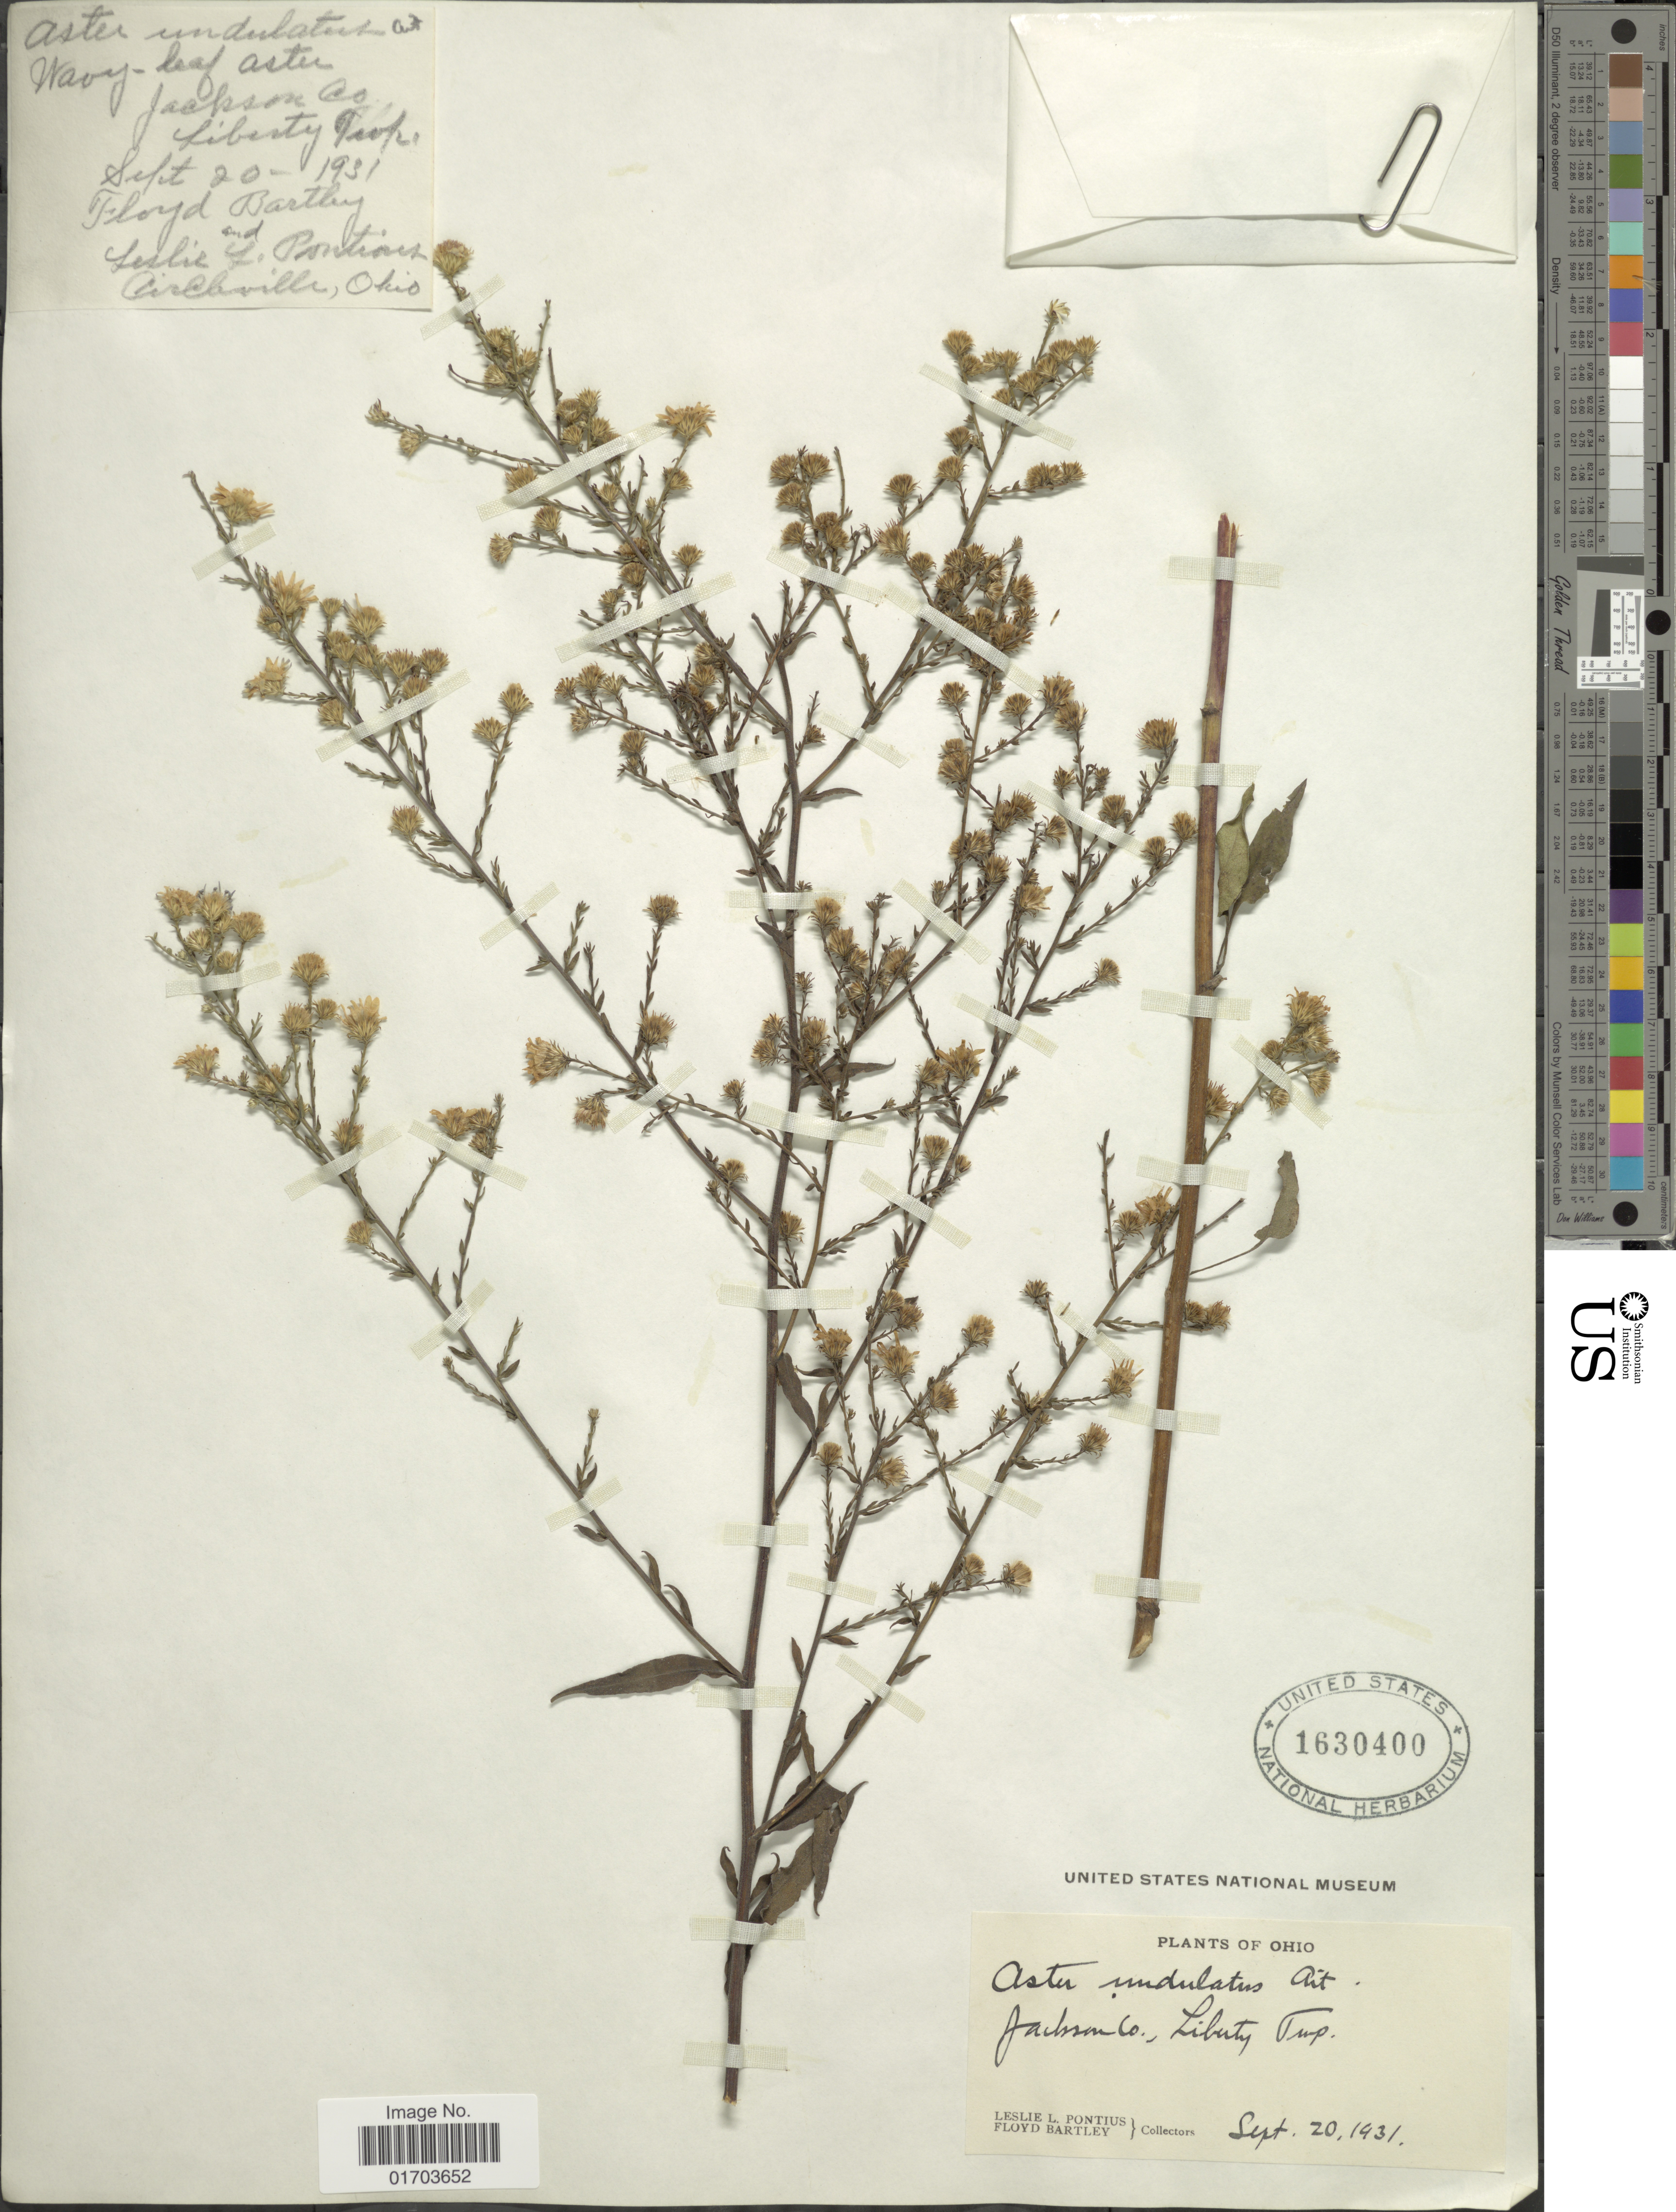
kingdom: Plantae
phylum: Tracheophyta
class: Magnoliopsida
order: Asterales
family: Asteraceae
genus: Symphyotrichum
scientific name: Symphyotrichum undulatum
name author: (L.) G.L. Nesom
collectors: L. Pontius & F. Bartley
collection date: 1931-09-20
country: United States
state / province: Ohio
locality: Ohio. Jackson Co., Liberty Twp.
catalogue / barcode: US 1630400